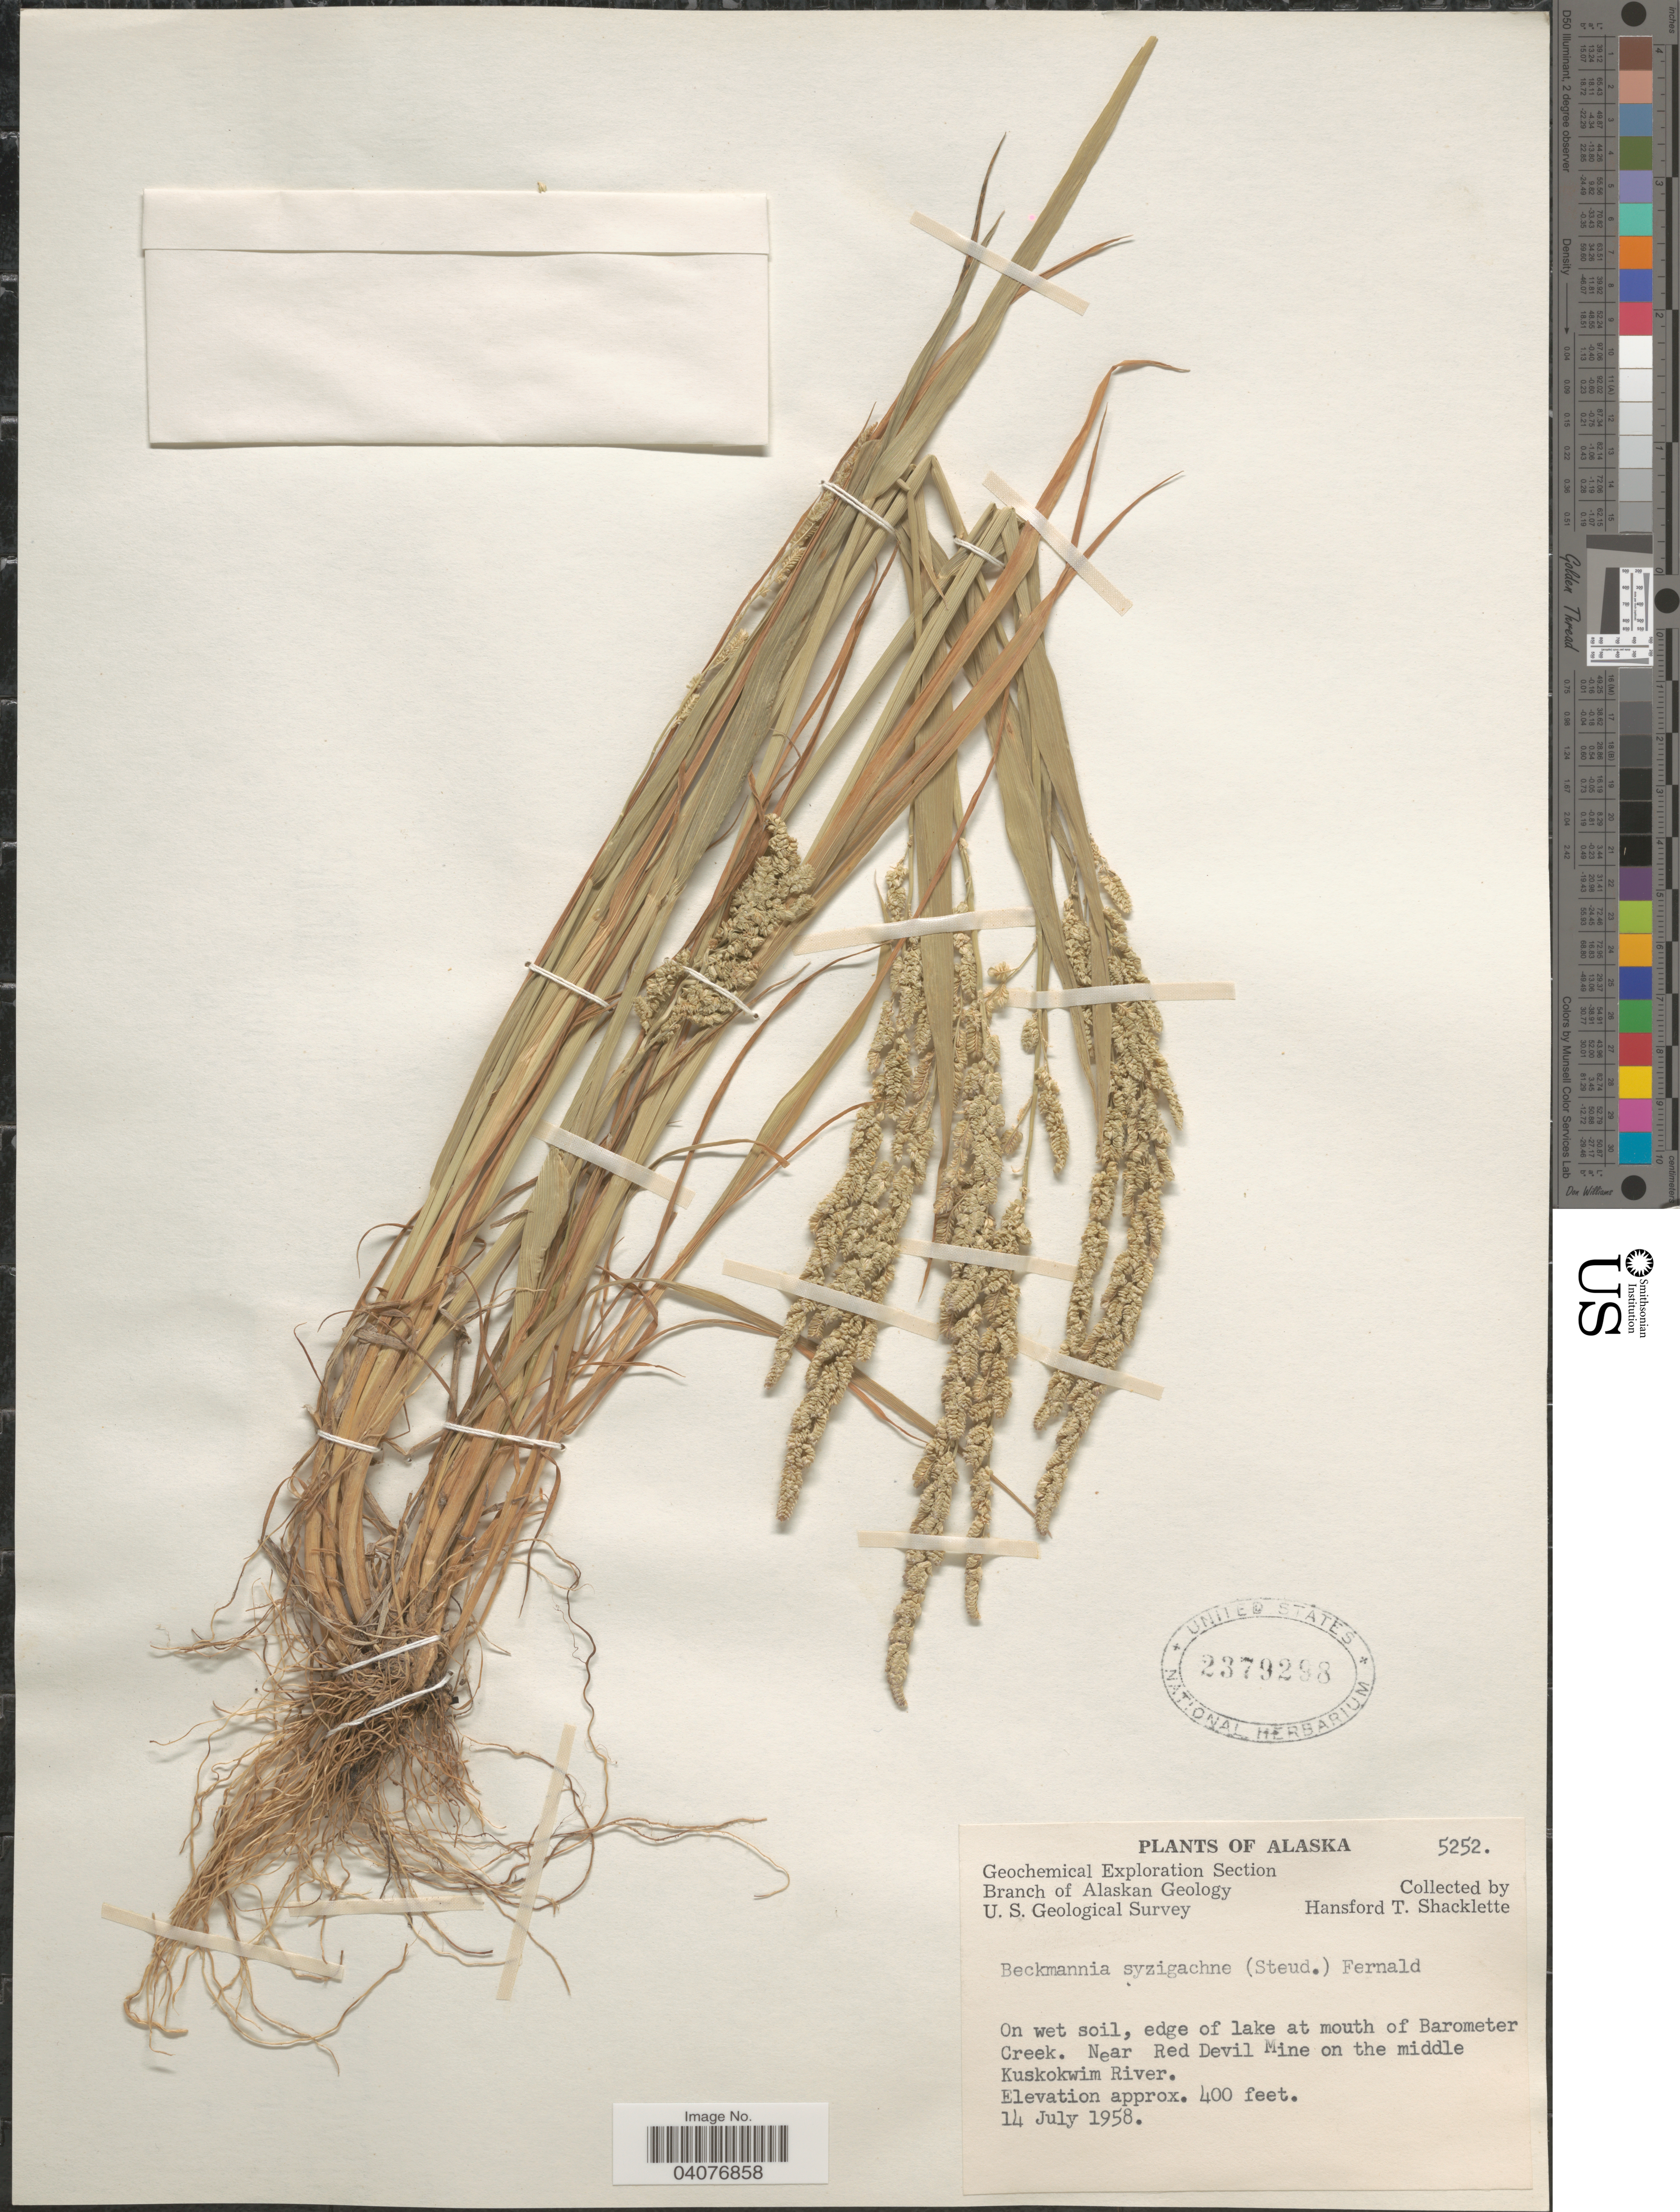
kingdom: Plantae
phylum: Tracheophyta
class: Liliopsida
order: Poales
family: Poaceae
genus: Beckmannia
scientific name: Beckmannia syzigachne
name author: (Steud.) Fernald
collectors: H. Shacklette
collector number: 5252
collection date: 1958-07-14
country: United States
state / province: Alaska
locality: Geochemical Exploration Section Branch of Alaskan Geology U. S. Geological Survey. On wet soil, edge of lake at mouth of Barometer Creek, Near Red Devil Mine on the middle Kuskokwim River.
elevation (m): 122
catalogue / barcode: US 2379298